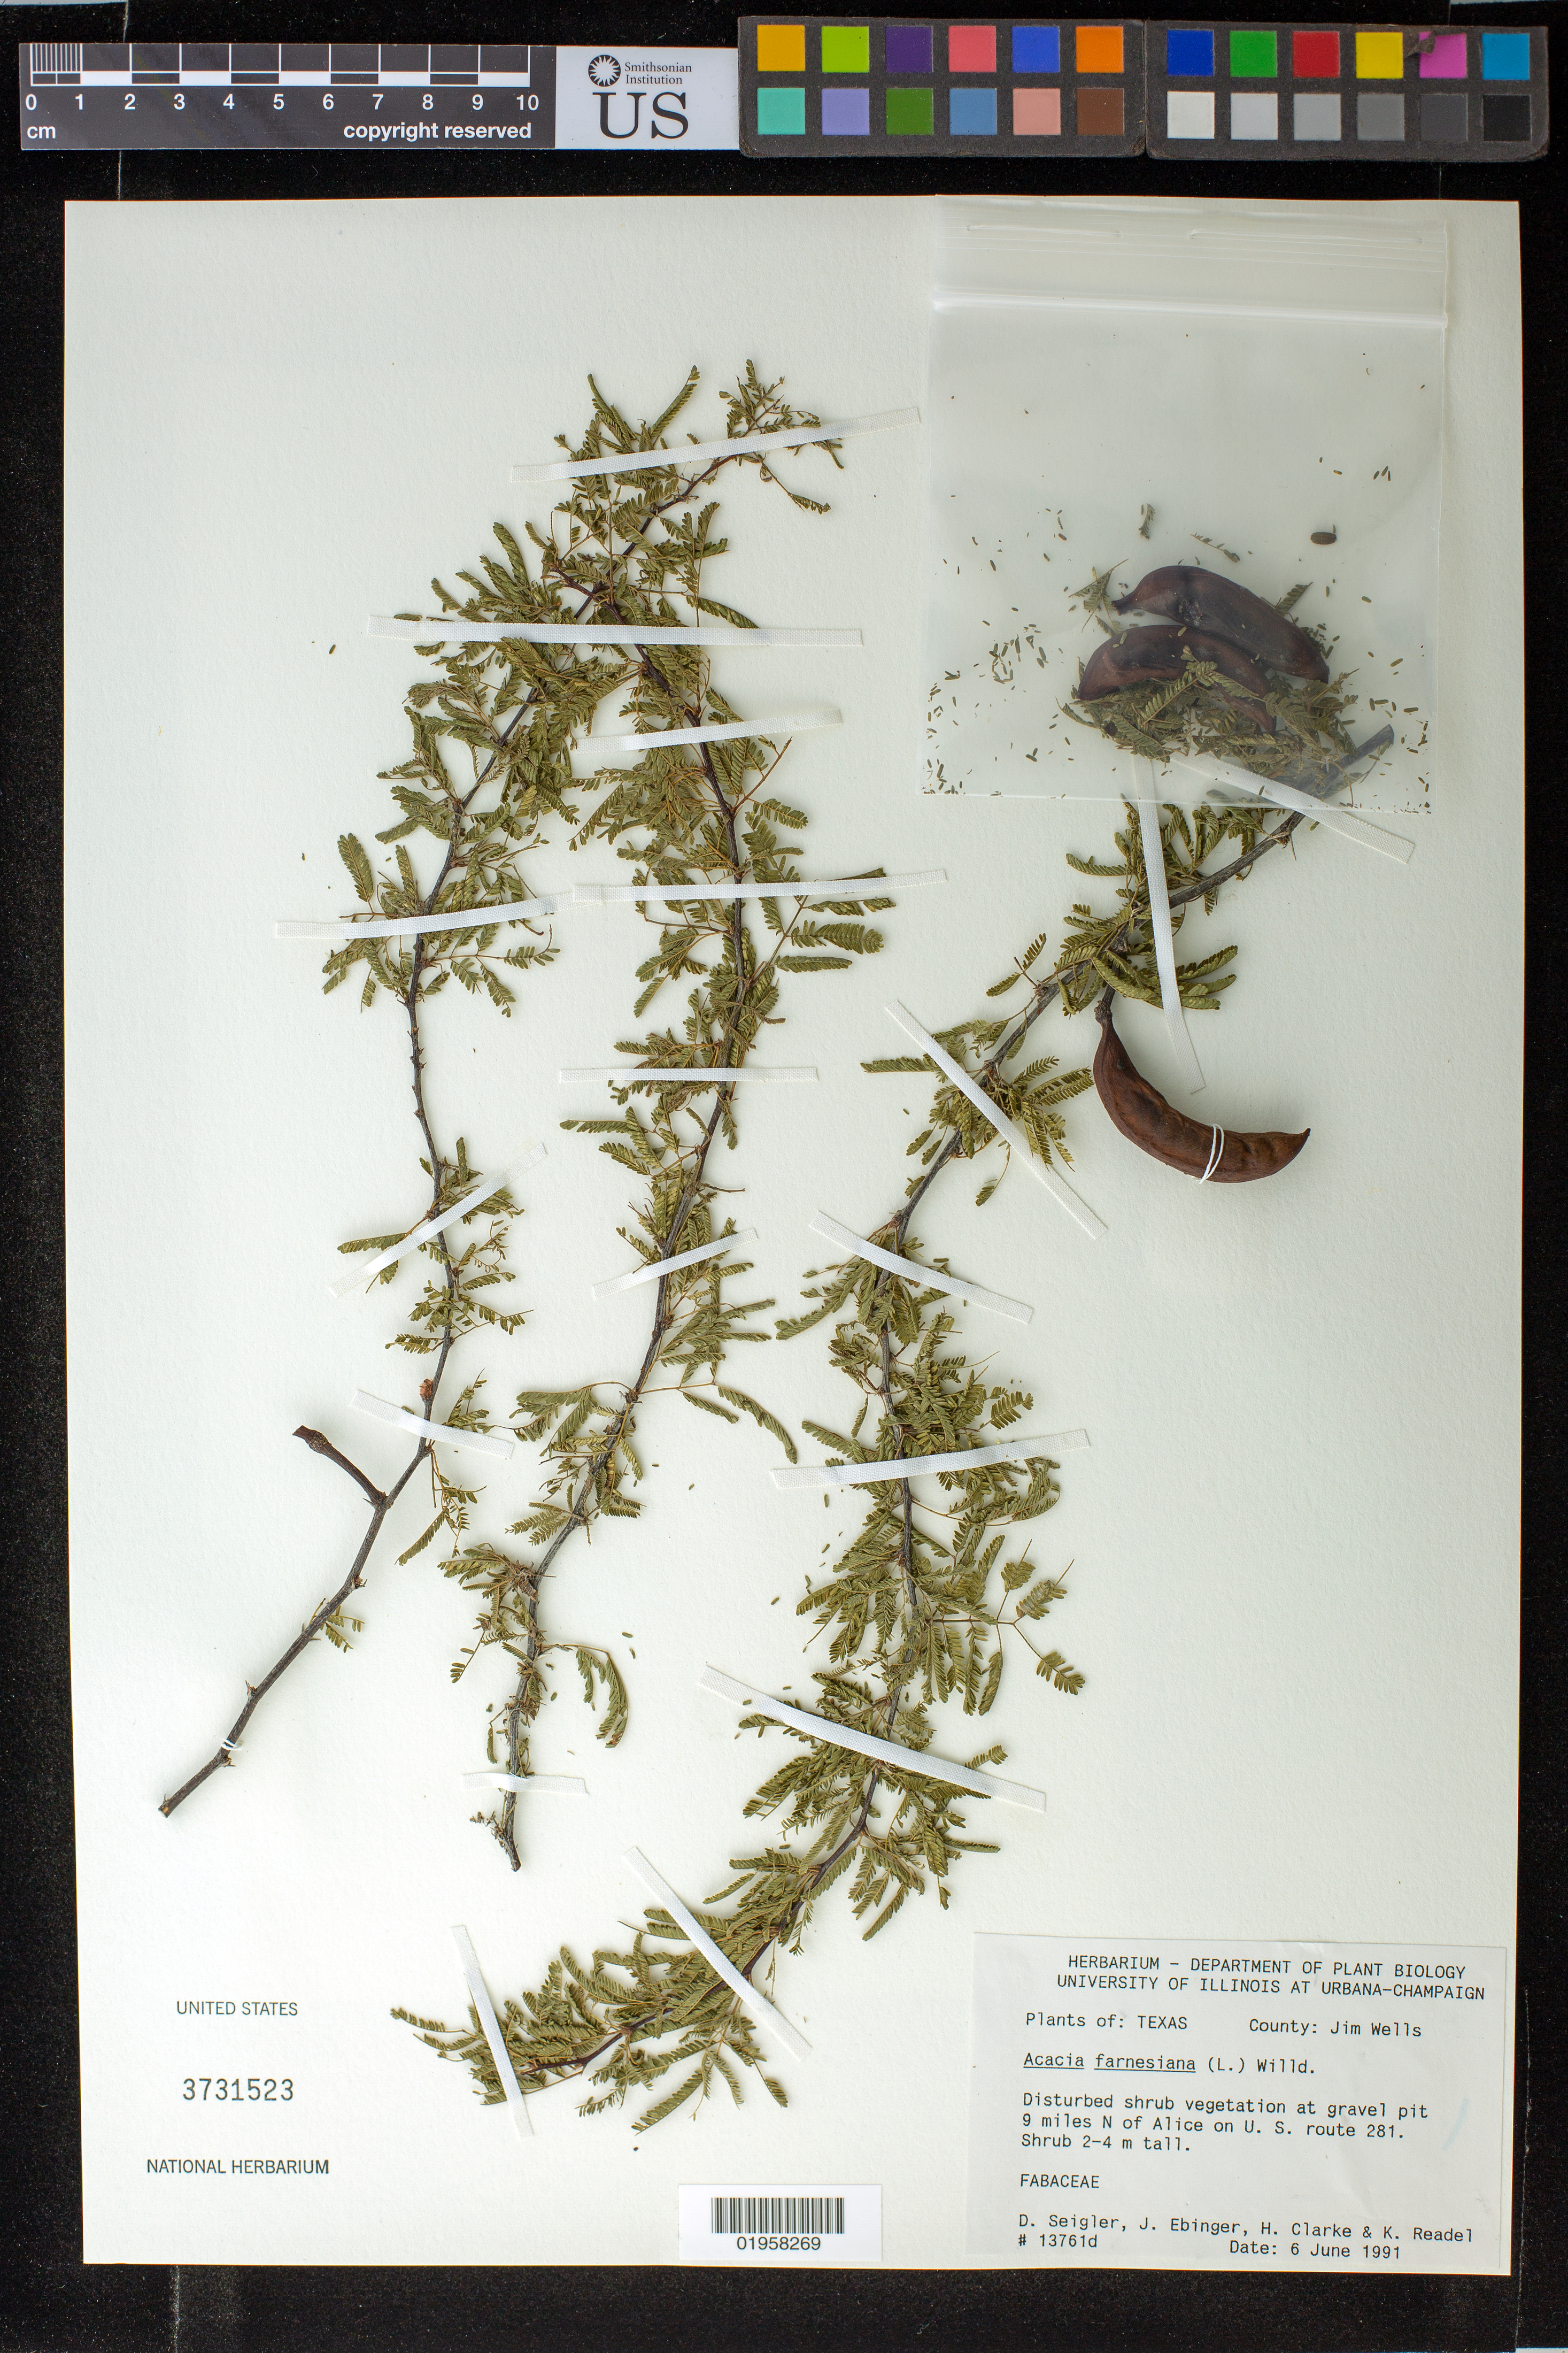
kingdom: Plantae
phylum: Tracheophyta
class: Magnoliopsida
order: Fabales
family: Fabaceae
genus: Vachellia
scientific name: Vachellia farnesiana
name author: (L.) Wight & Arn.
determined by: Strong, Mark T., (BOT), Smithsonian Institution - National Museum of Natural History (UNITED STATES)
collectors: D. S. Seigler, J. Ebinger, H. D. Clarke & K. Readel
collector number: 13761d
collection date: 1991-06-06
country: United States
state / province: Texas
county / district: Jim Wells County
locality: Alice, 9 miles N on US Route 281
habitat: Disturbed shrub vegetatioin at gravel pit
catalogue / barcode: US 3731523